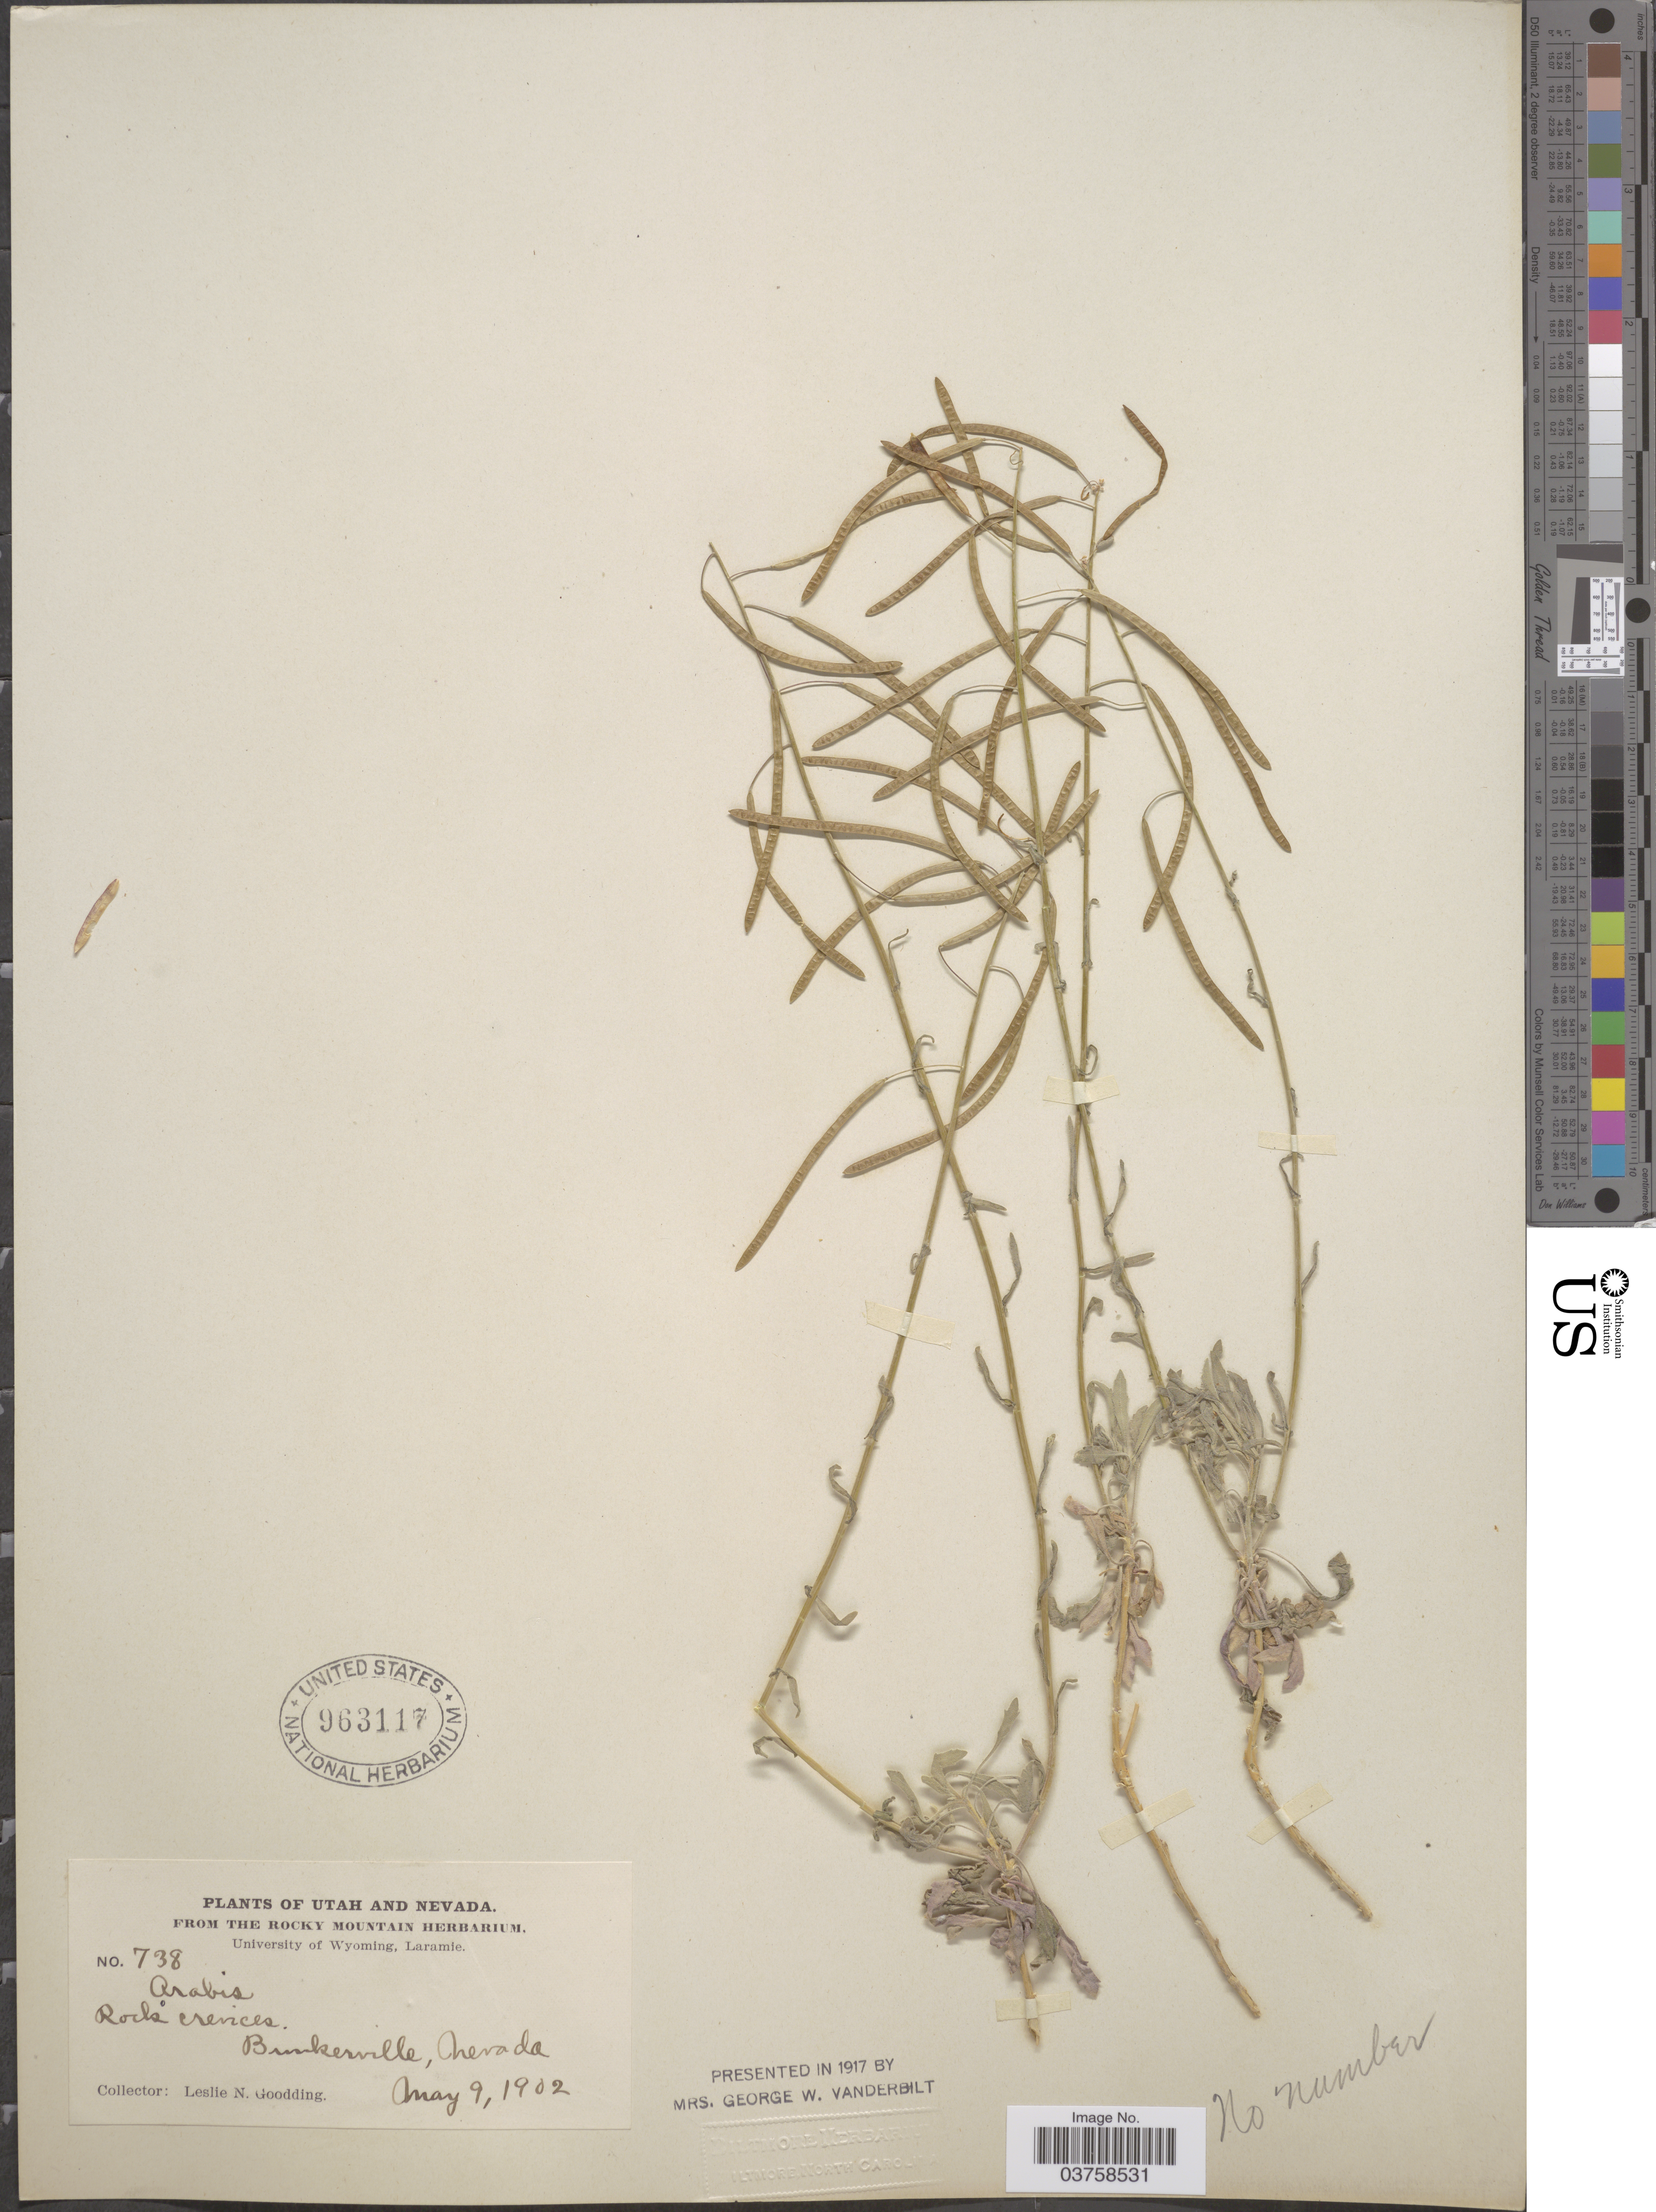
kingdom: Plantae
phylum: Tracheophyta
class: Magnoliopsida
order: Brassicales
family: Brassicaceae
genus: Arabis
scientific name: Arabis perennans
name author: S. Watson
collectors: L. N. Goodding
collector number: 738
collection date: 1902-05-09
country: United States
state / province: Nevada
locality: Bunkerville.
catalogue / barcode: US 963117